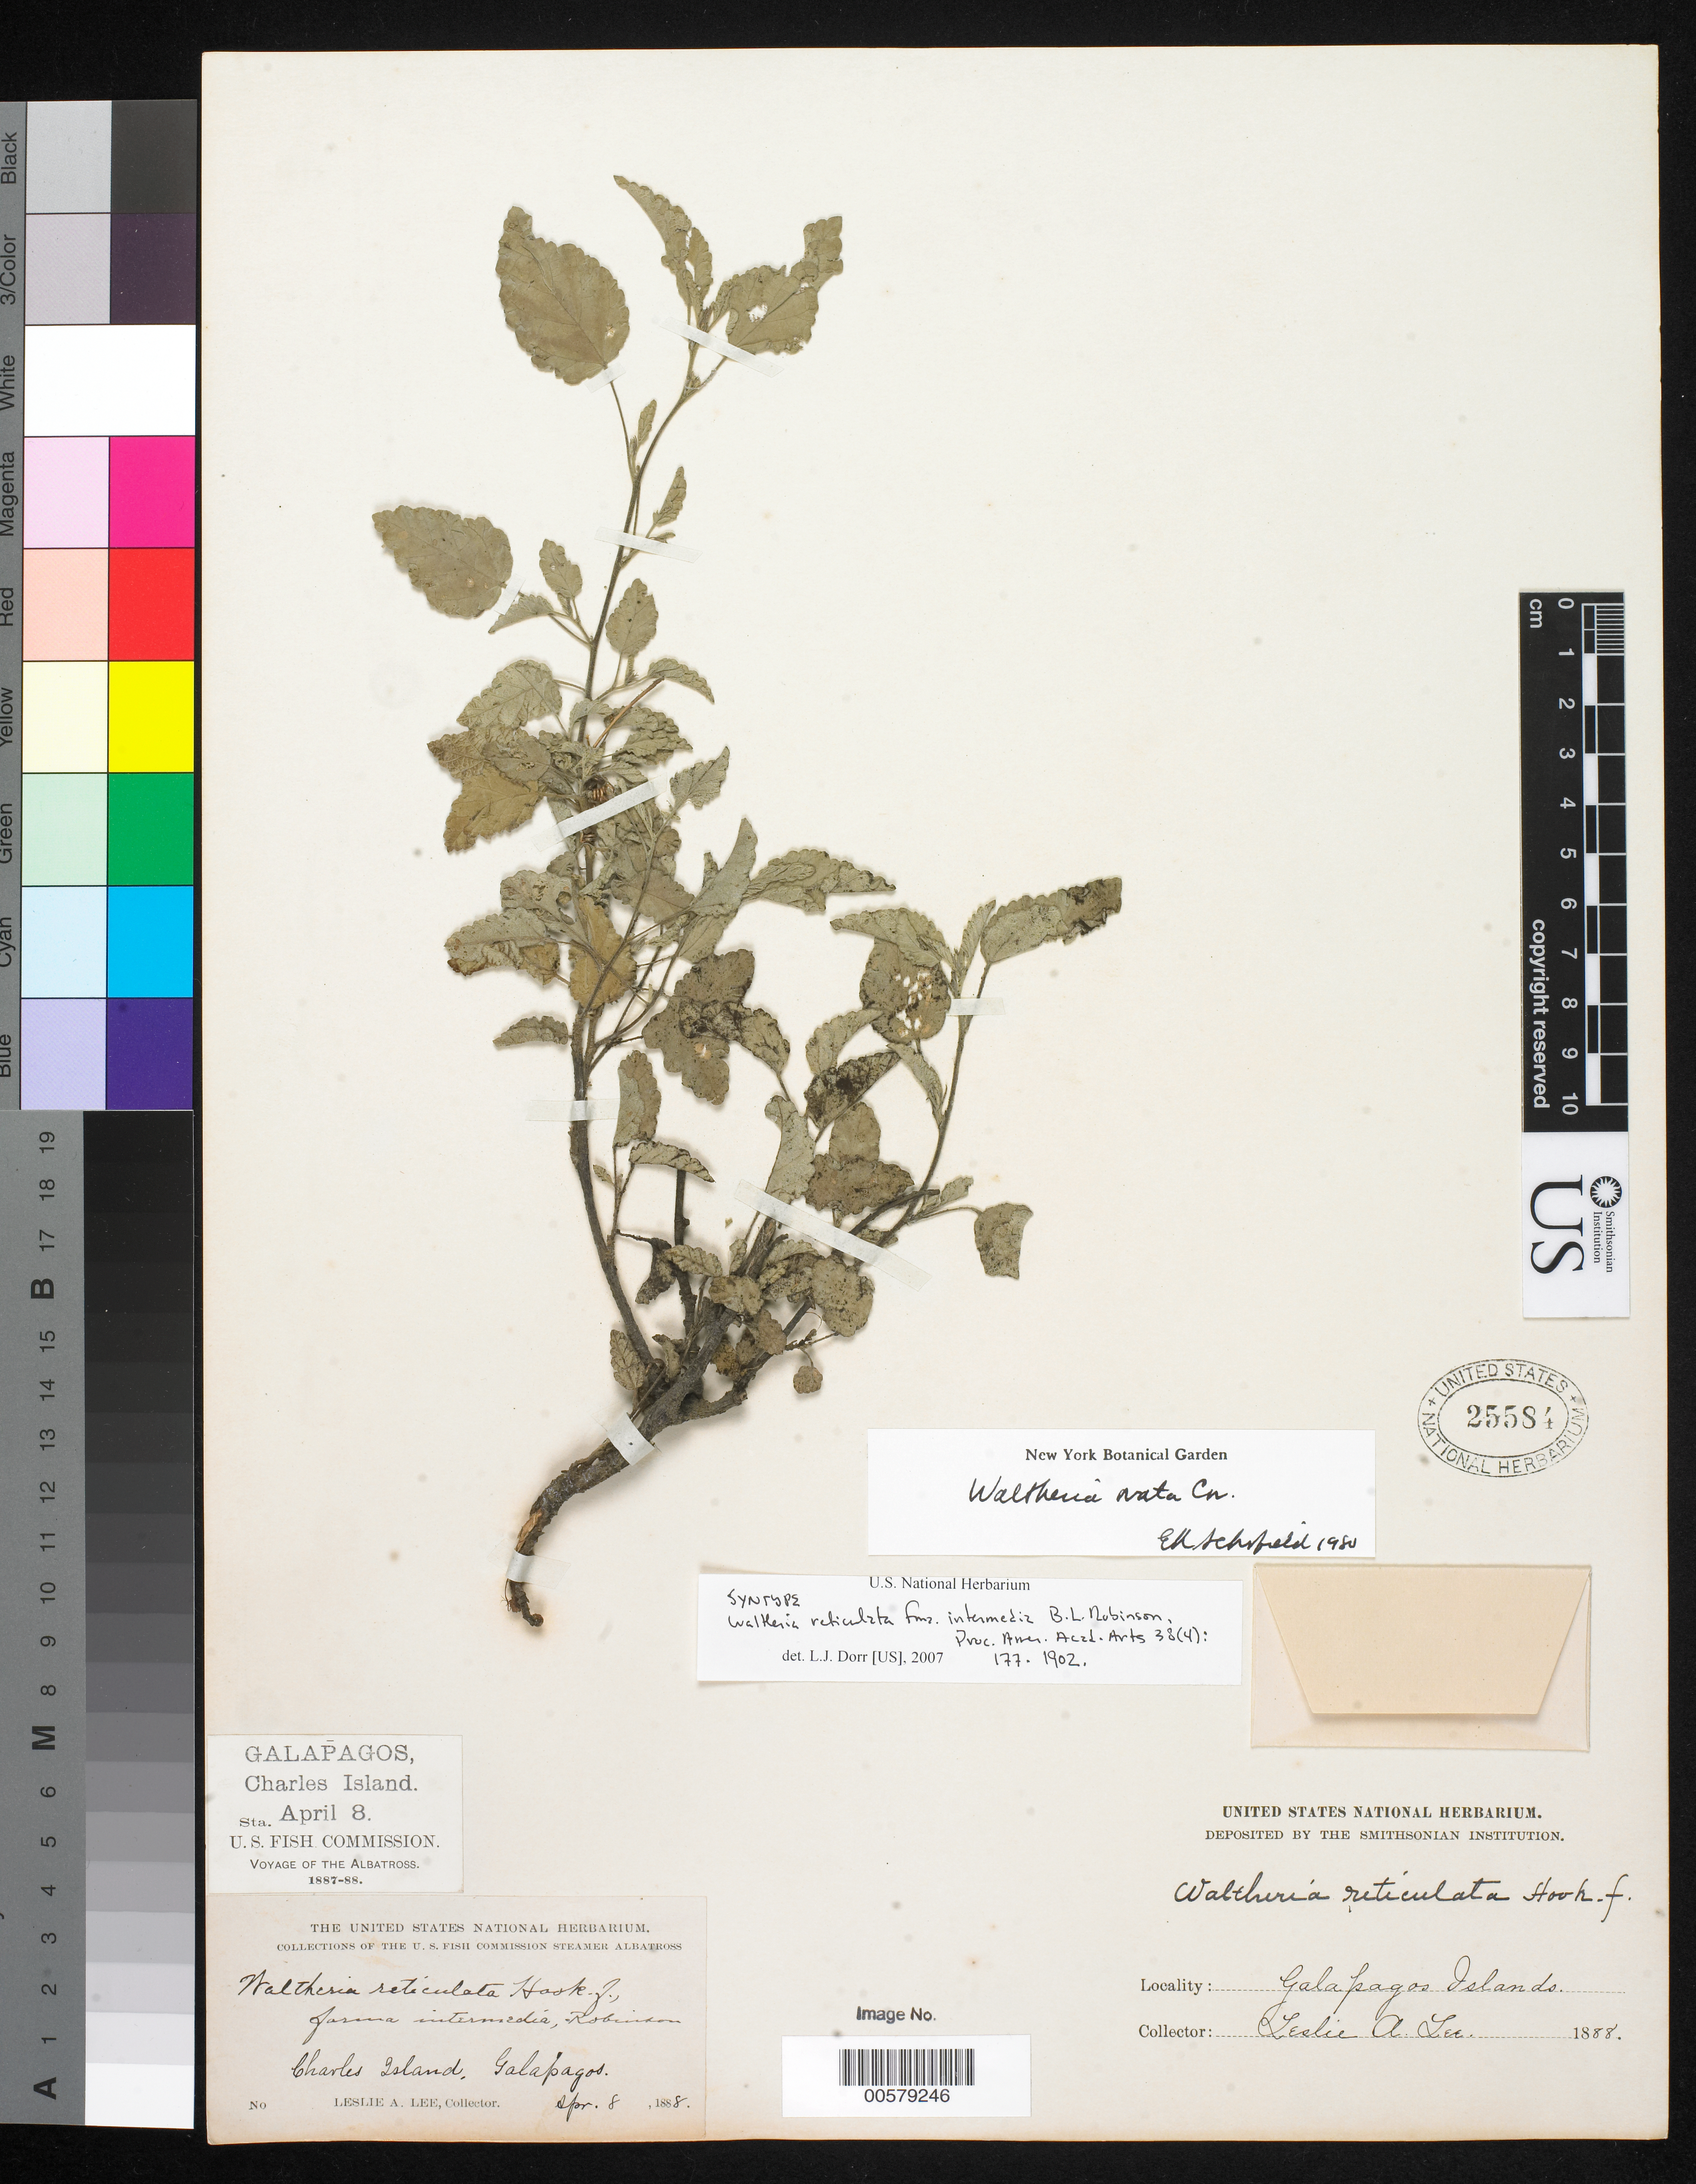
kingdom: Plantae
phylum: Tracheophyta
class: Magnoliopsida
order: Malvales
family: Malvaceae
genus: Waltheria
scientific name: Waltheria reticulata f. intermedia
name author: B.L. Rob.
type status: Syntype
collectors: L. Lee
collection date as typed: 08 Apr 1888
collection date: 1888-04-08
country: Ecuador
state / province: Colón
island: Floreana [Charles, Santa Maria]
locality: Charles Island, Galapagos.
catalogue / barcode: US 25584